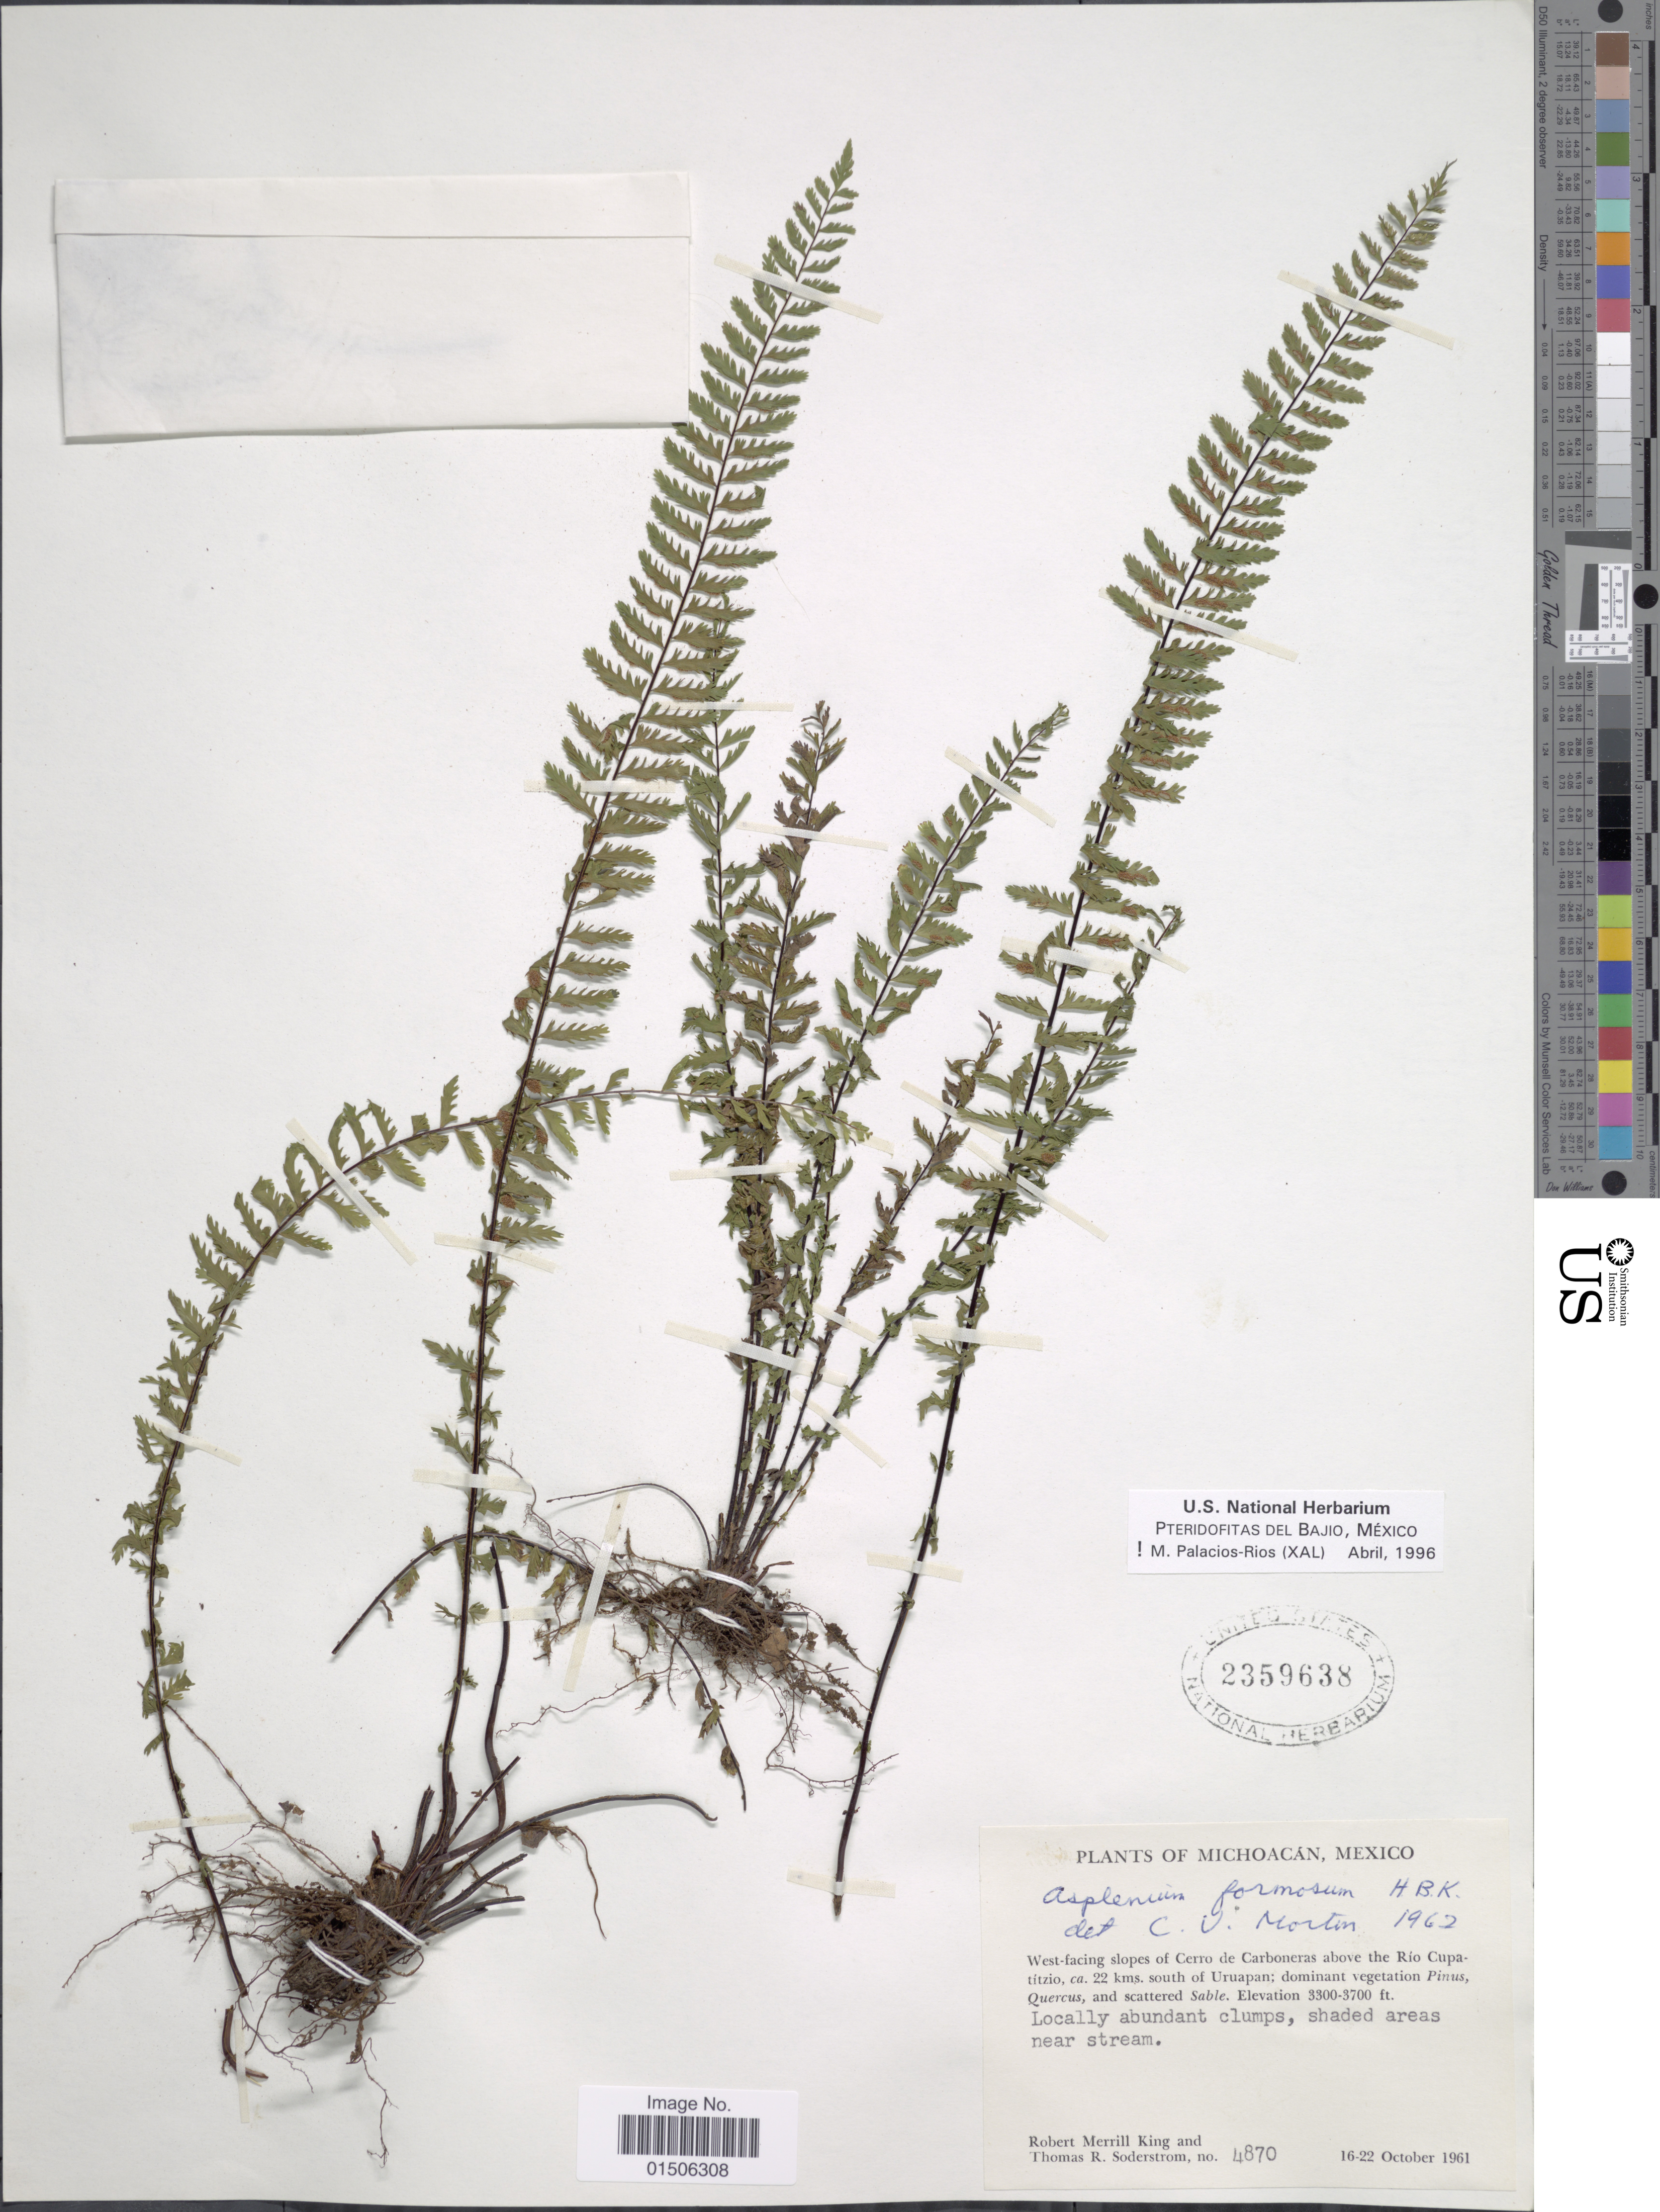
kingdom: Plantae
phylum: Tracheophyta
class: Polypodiopsida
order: Polypodiales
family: Aspleniaceae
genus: Asplenium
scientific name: Asplenium formosum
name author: Willd.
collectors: R. M. King & T. R. Soderstrom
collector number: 4870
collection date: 1961-10-16/1961-10-22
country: Mexico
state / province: Michoacán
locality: West-facing slopes of Cerro de Carboneras above the Río Cupatítzio, ca 22 kms south of Uruapan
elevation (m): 1006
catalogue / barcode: US 2359638